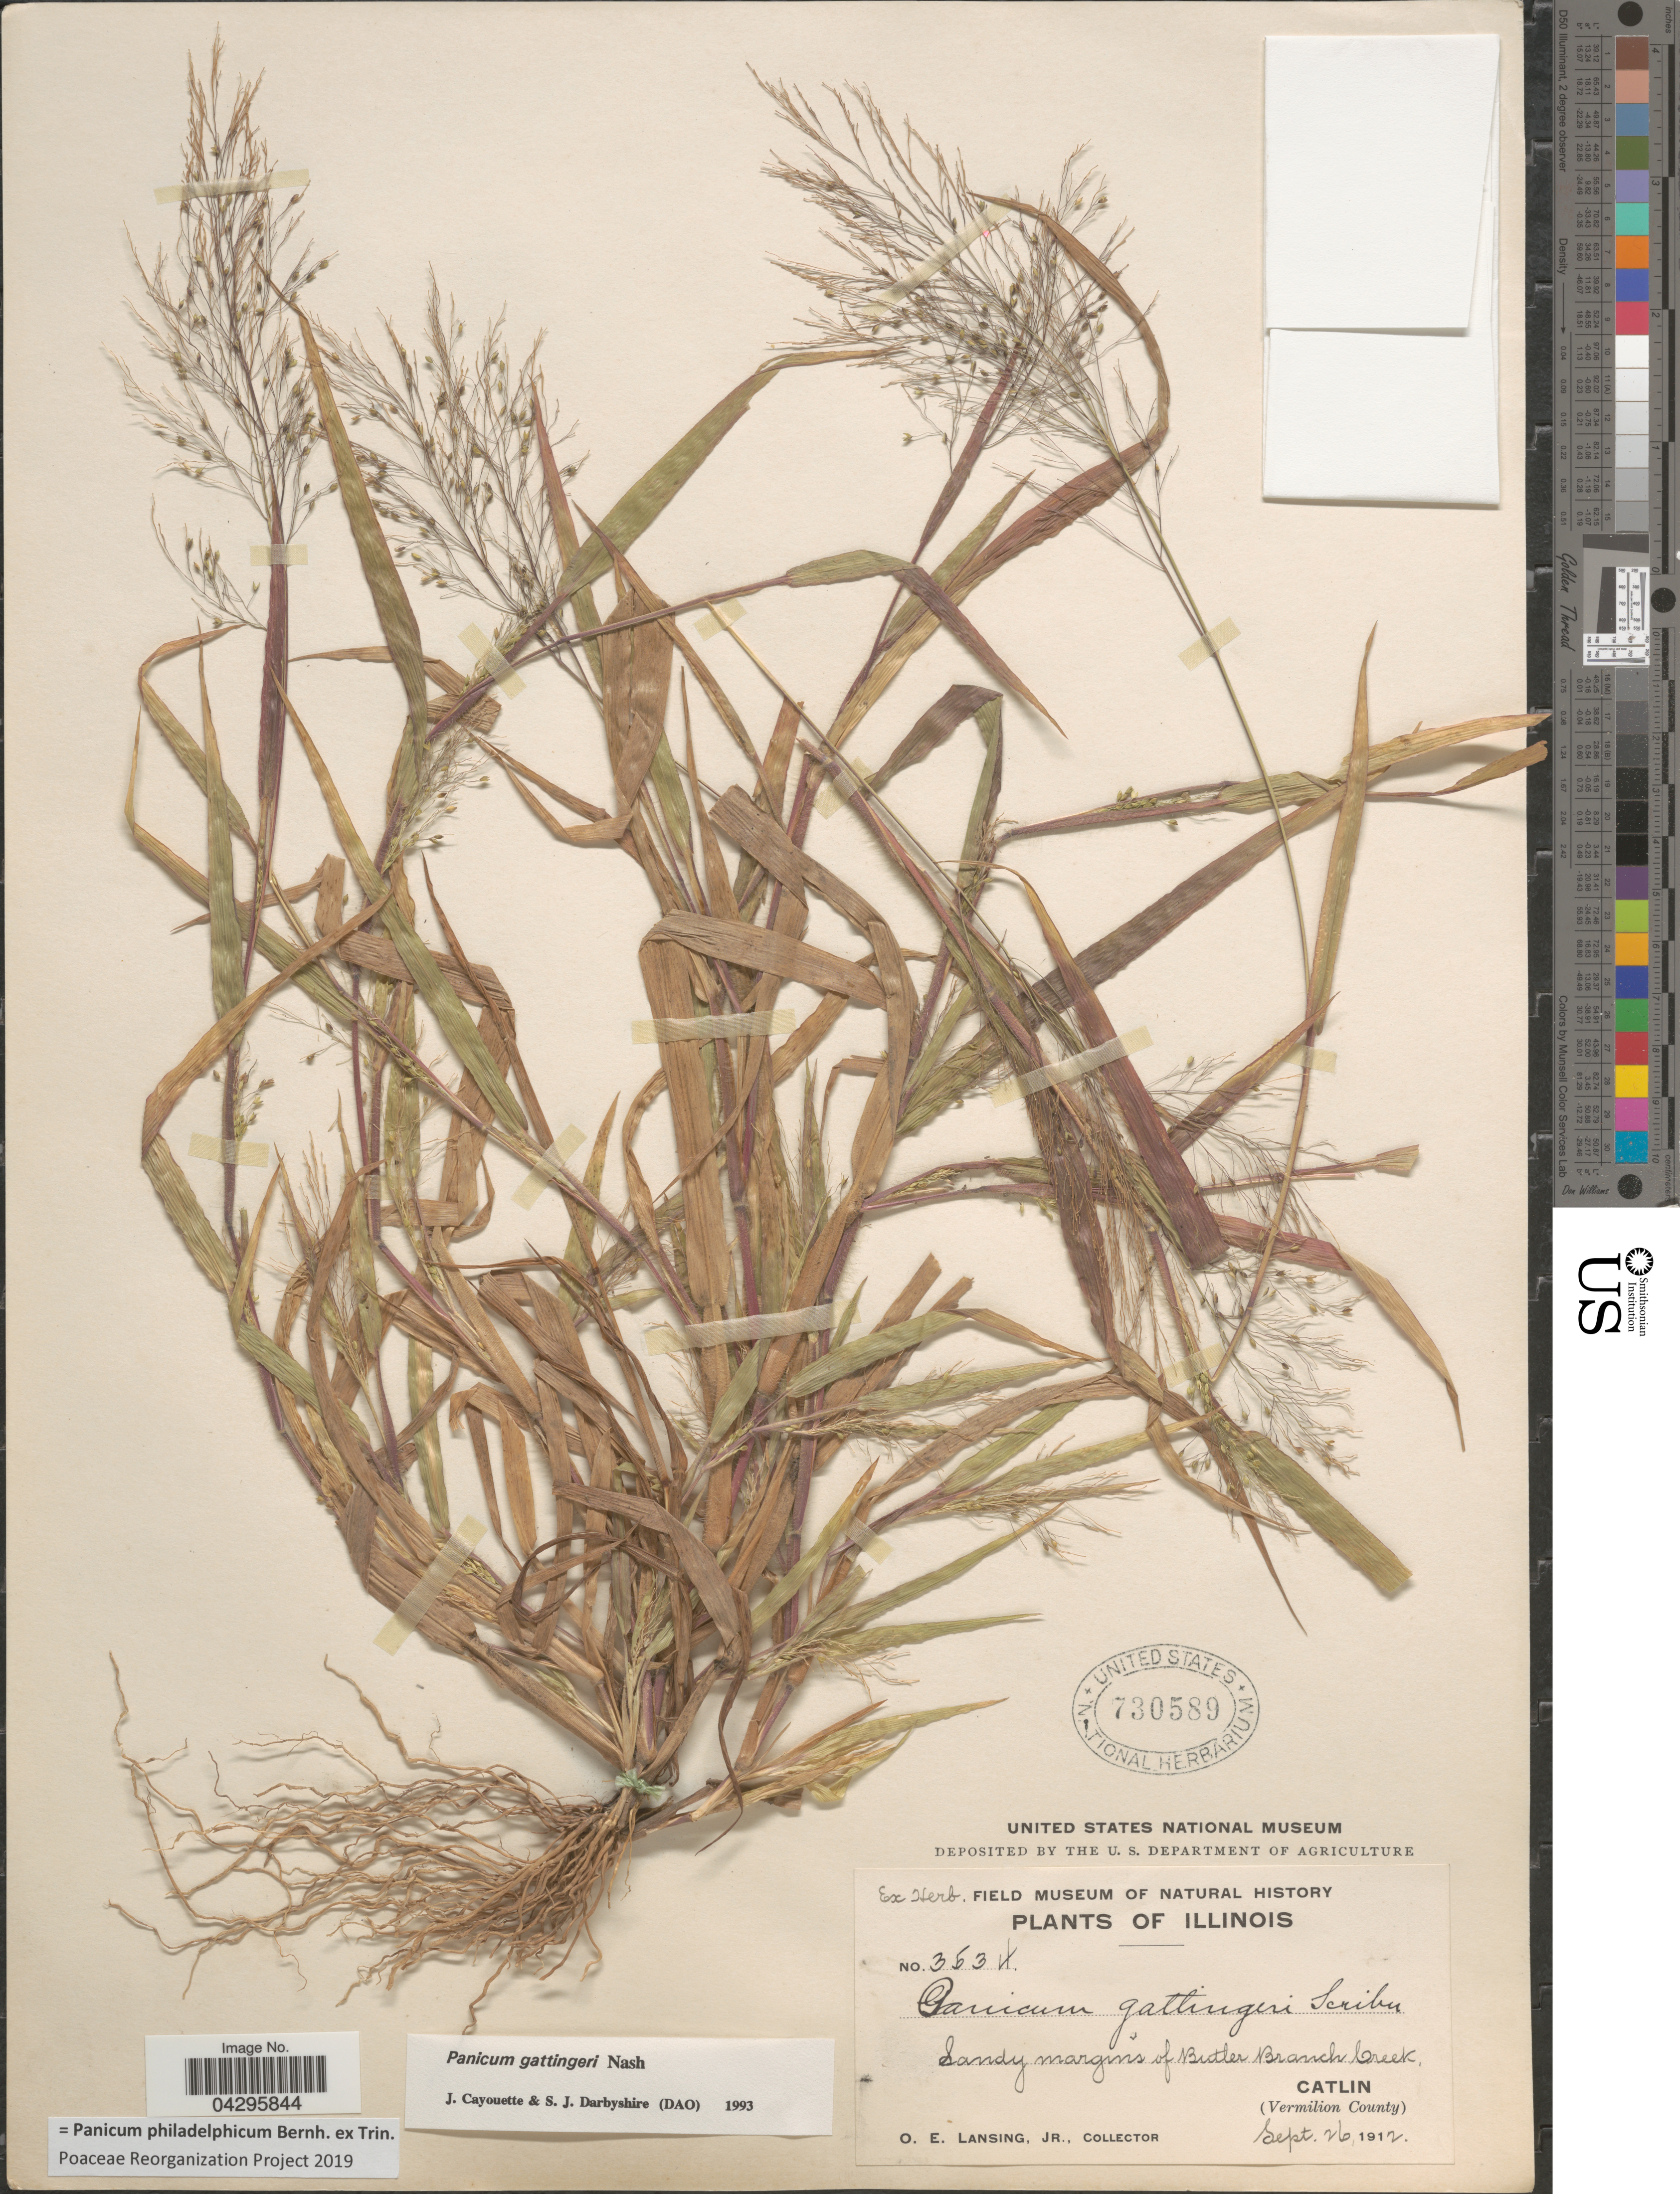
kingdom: Plantae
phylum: Tracheophyta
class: Liliopsida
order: Poales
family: Poaceae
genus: Panicum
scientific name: Panicum philadelphicum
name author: Bernh. ex Trin.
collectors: O. Lansing Jr.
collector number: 3534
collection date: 1912-09-26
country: United States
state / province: Illinois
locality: Sandy margins of Butler Branch Creek, Catlin (Vermilion County).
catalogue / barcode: US 730589